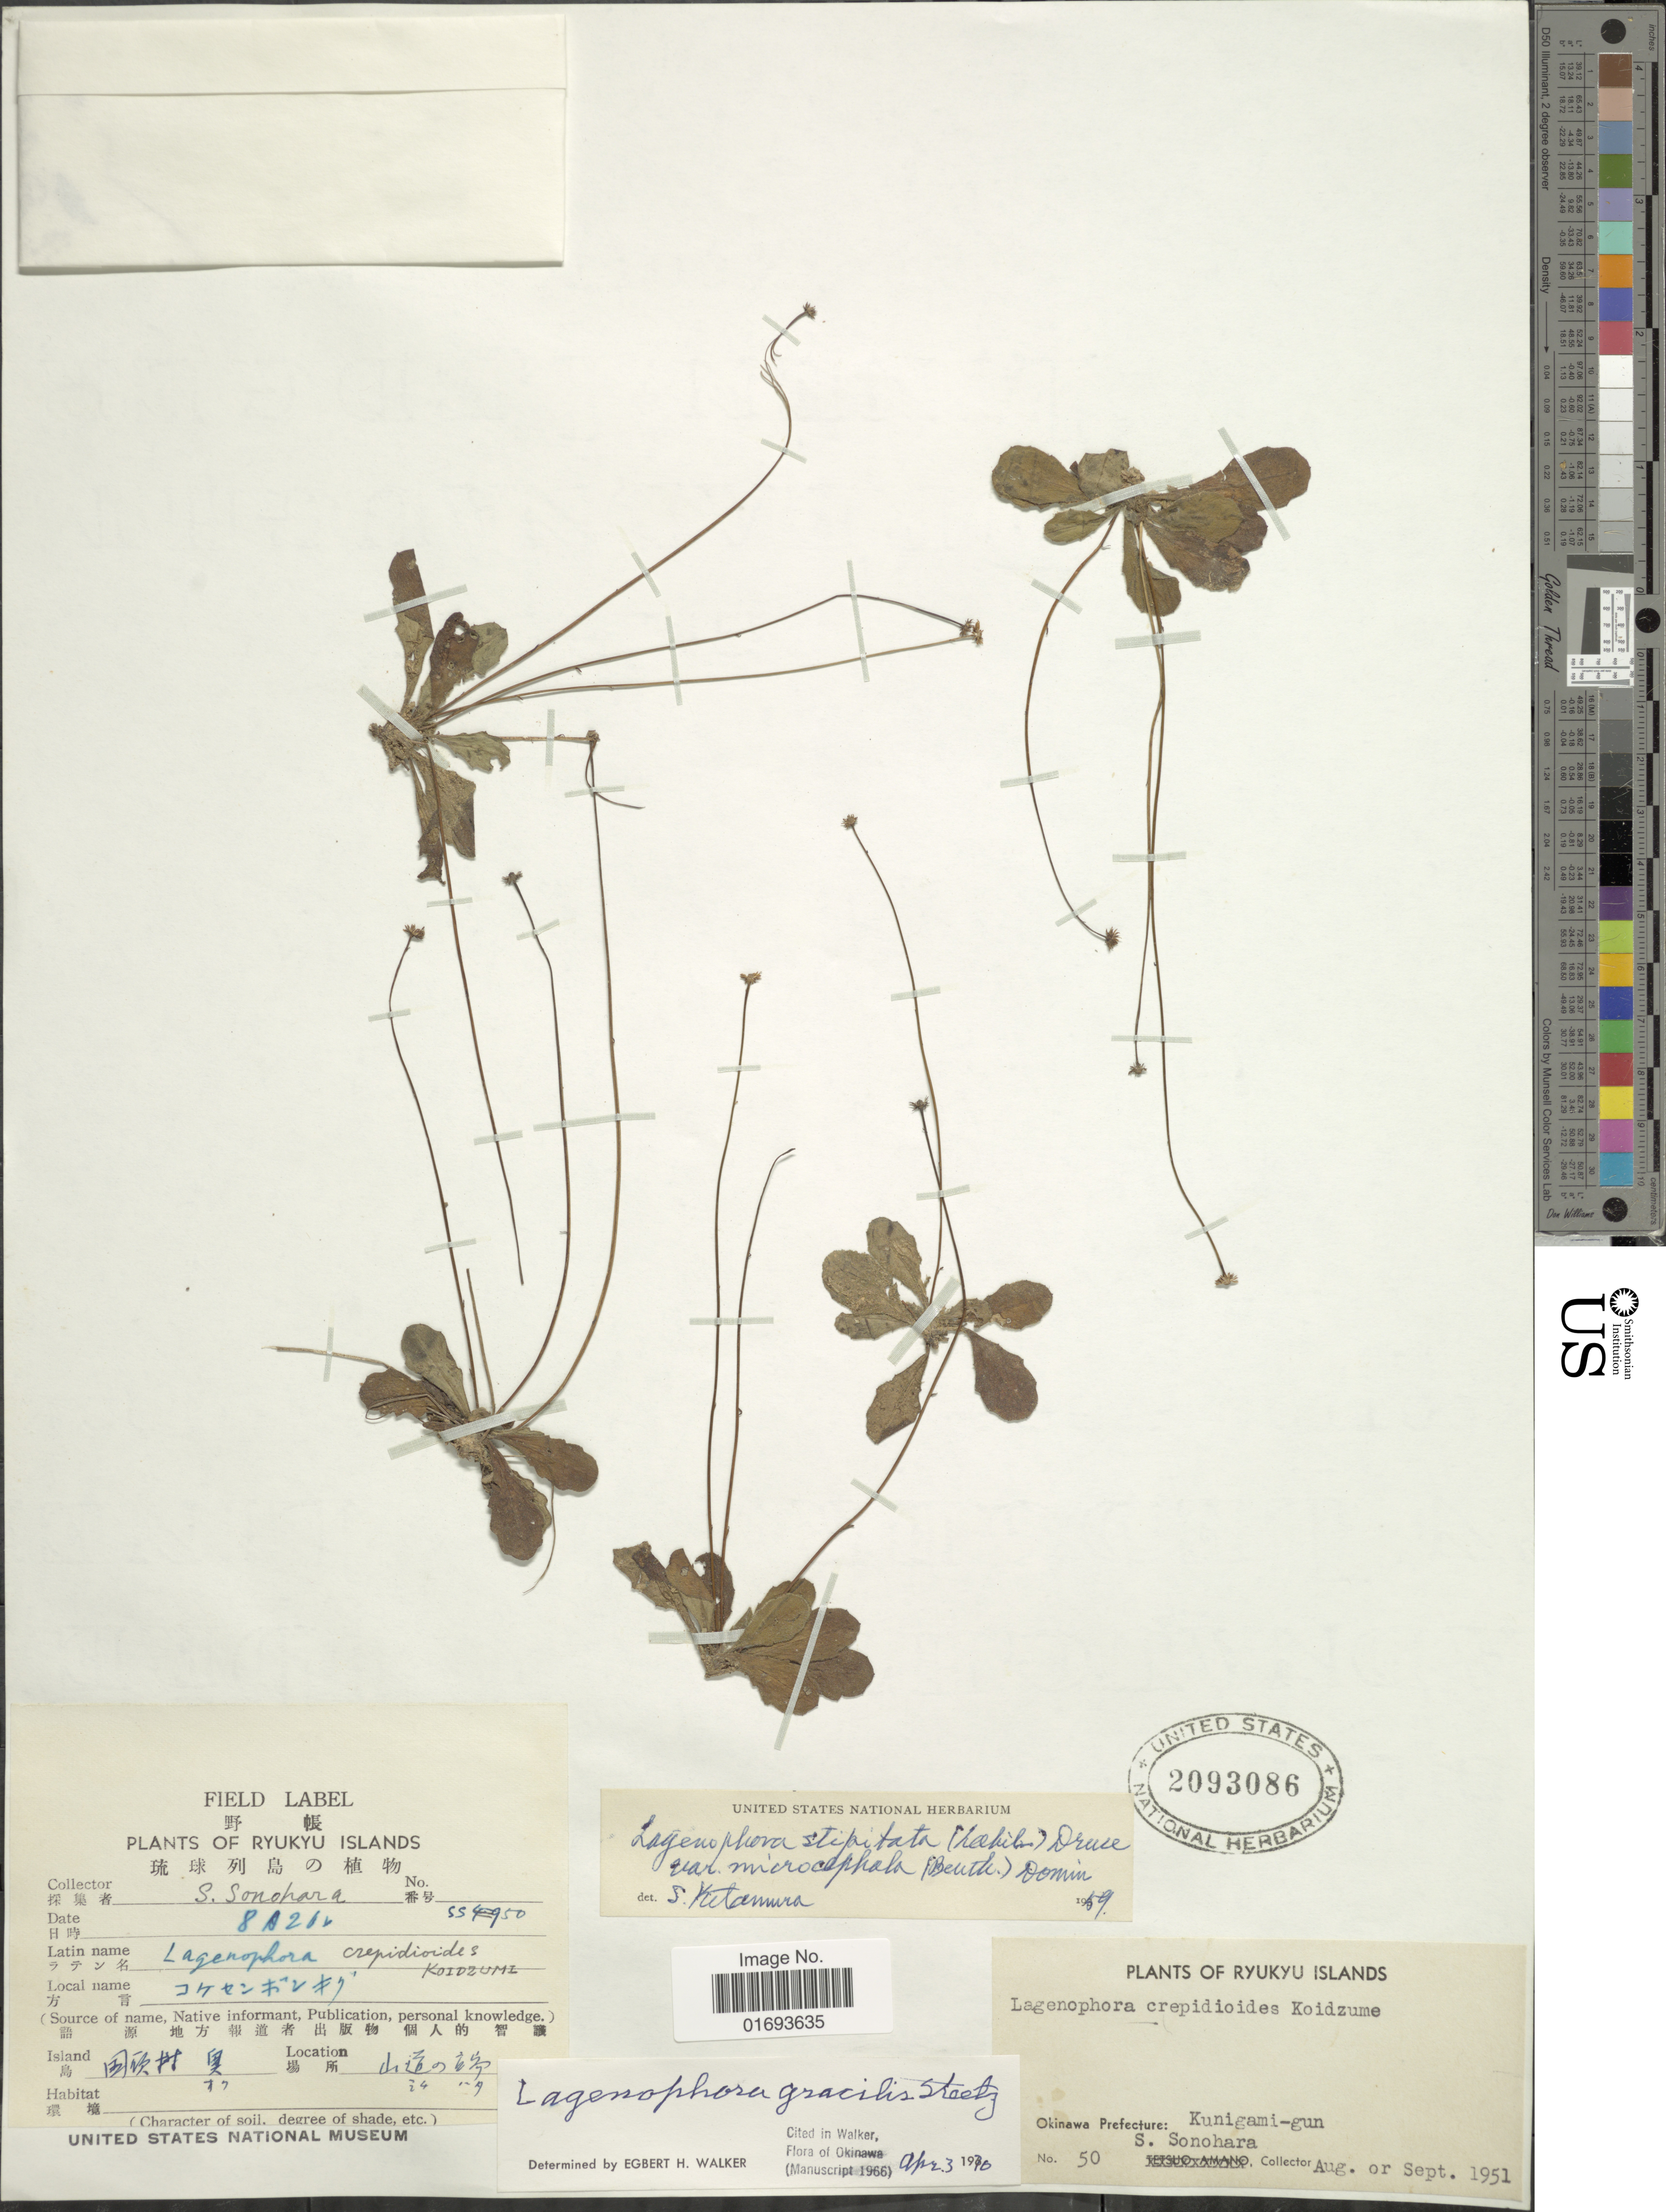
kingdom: Plantae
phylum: Tracheophyta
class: Magnoliopsida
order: Asterales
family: Asteraceae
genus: Lagenophora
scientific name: Lagenophora gracilis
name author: Steetz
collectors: S. Sonohara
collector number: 50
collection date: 1951-08/1951-09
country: Japan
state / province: Okinawa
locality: Ryukyu Islands. Okinawa Prefecture: Kunigami-gun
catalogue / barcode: US 2093086